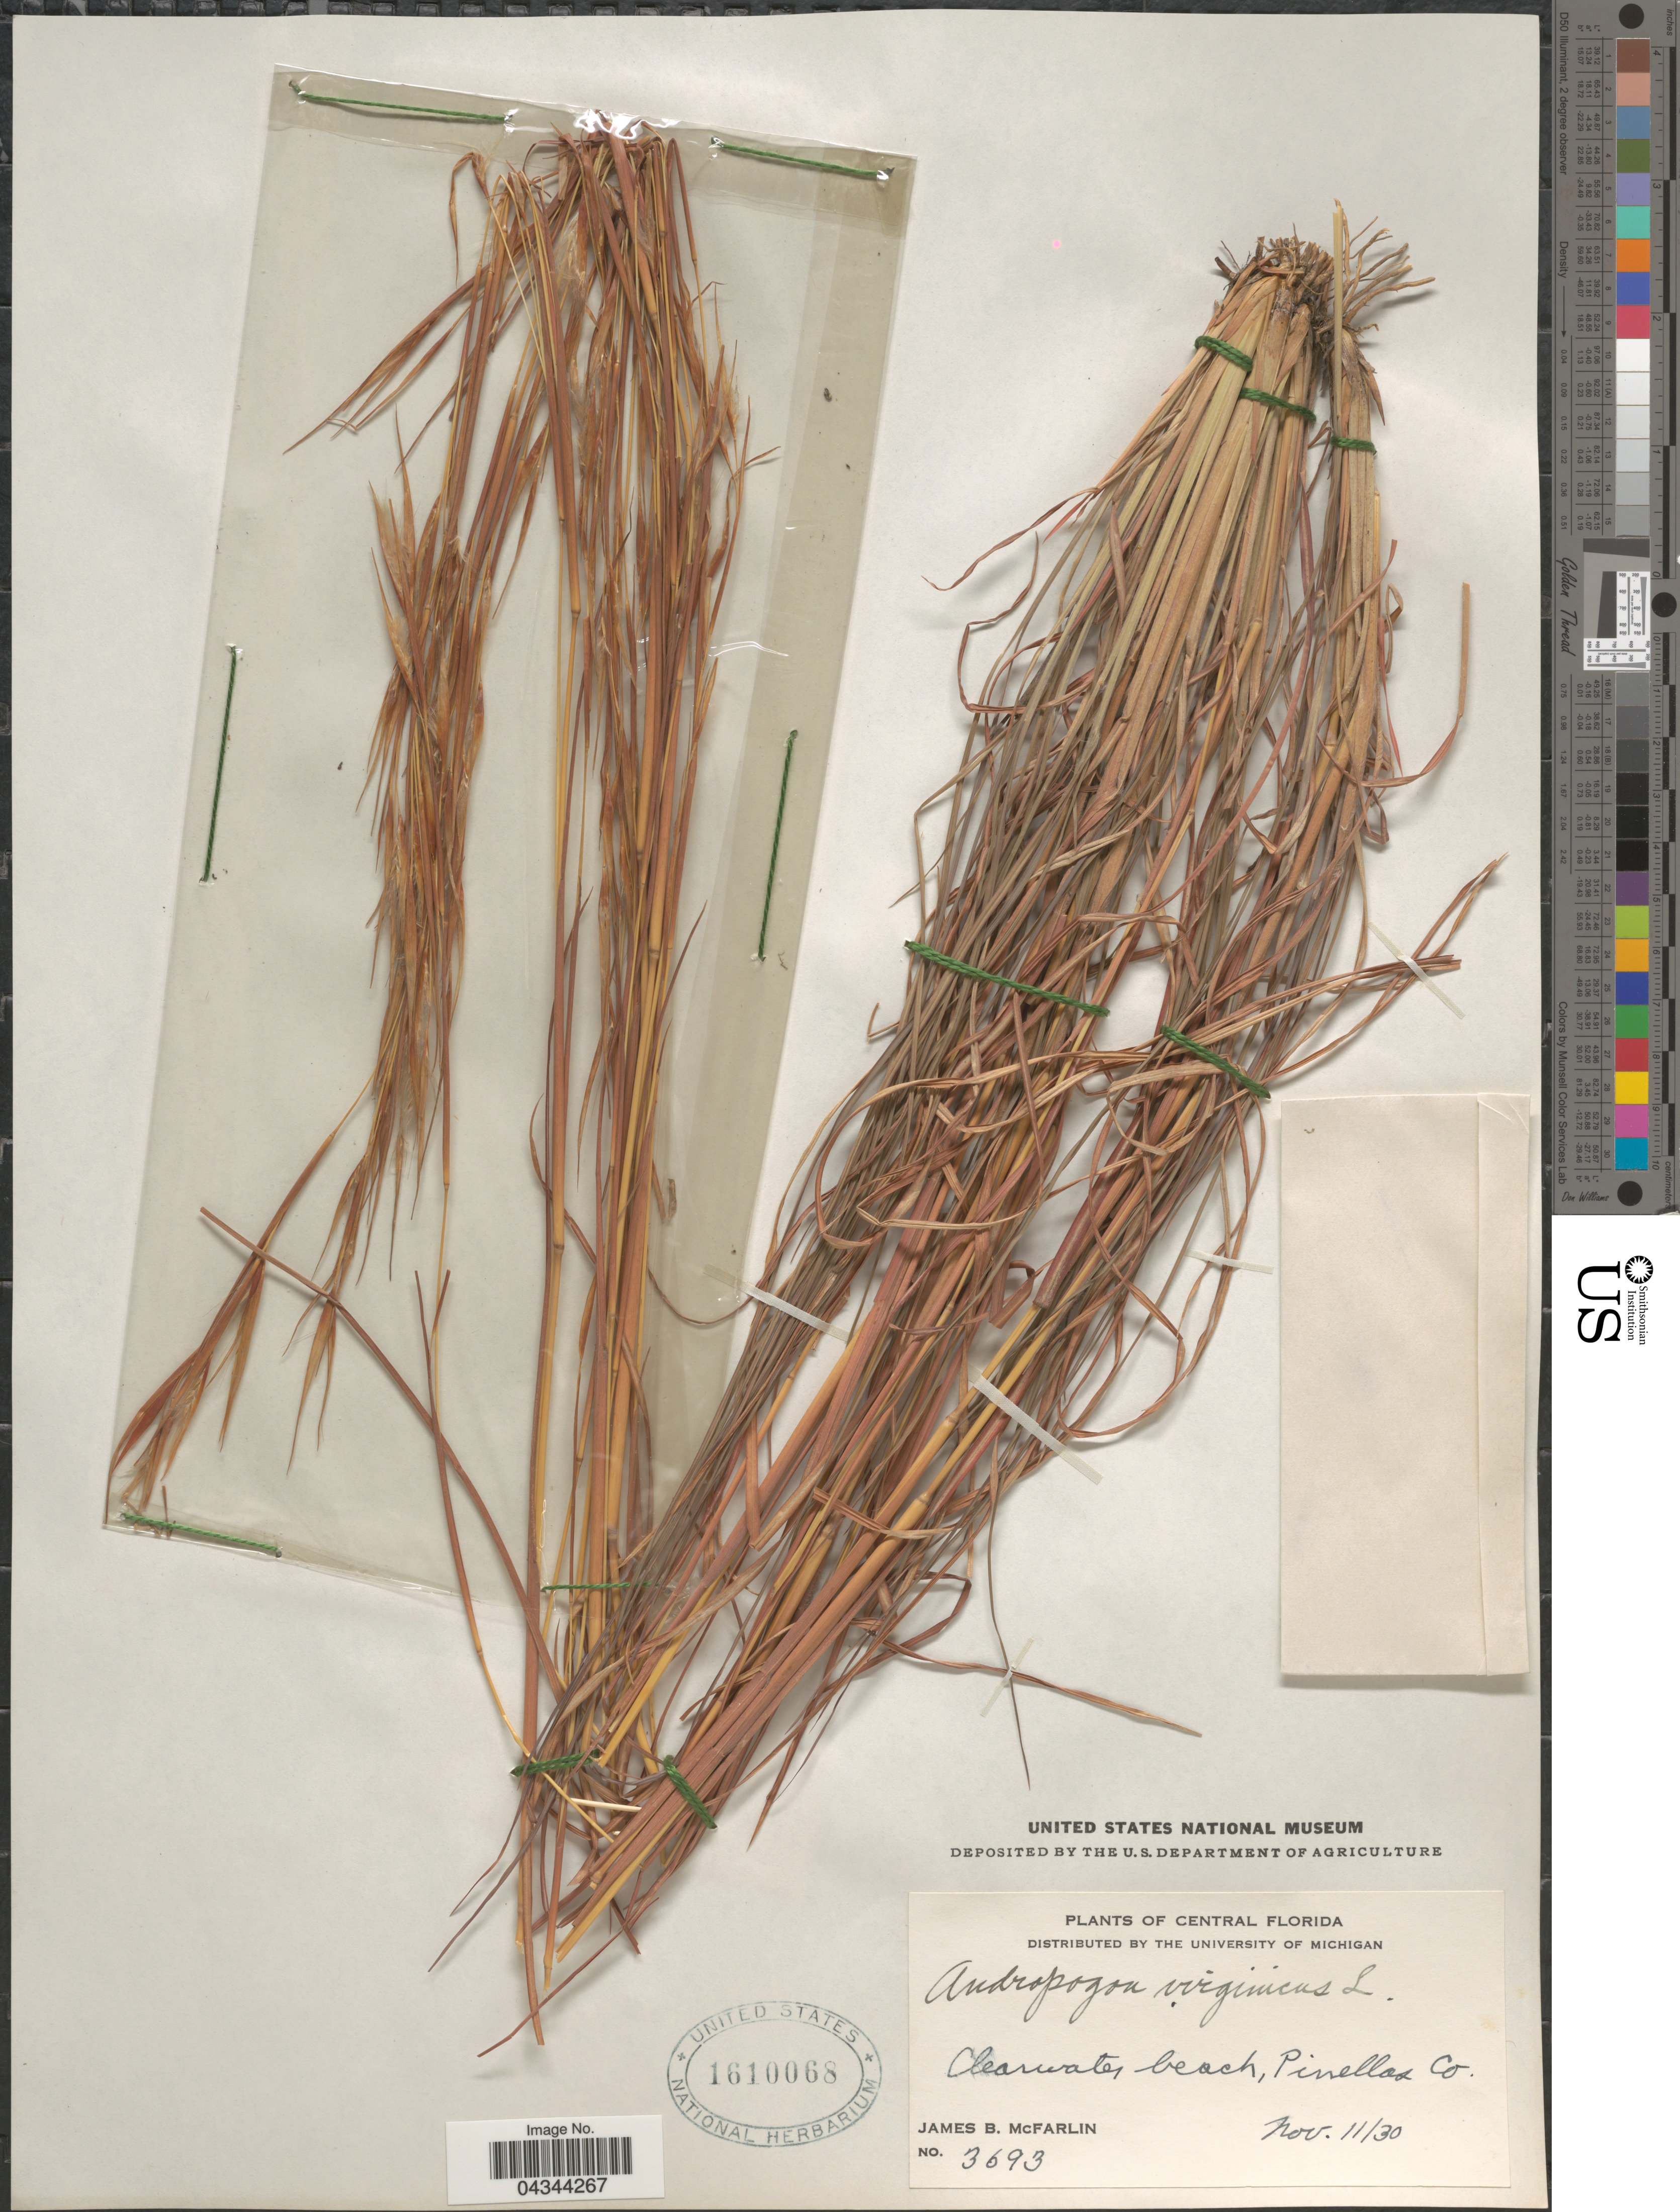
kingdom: Plantae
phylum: Tracheophyta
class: Liliopsida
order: Poales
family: Poaceae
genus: Andropogon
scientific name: Andropogon virginicus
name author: L.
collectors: J. McFarlin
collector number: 3693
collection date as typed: Transcribed d/m/y: 11/11/30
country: United States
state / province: Florida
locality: Central Florida. Clearwater beach, Pinellas Co.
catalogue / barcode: US 1610068